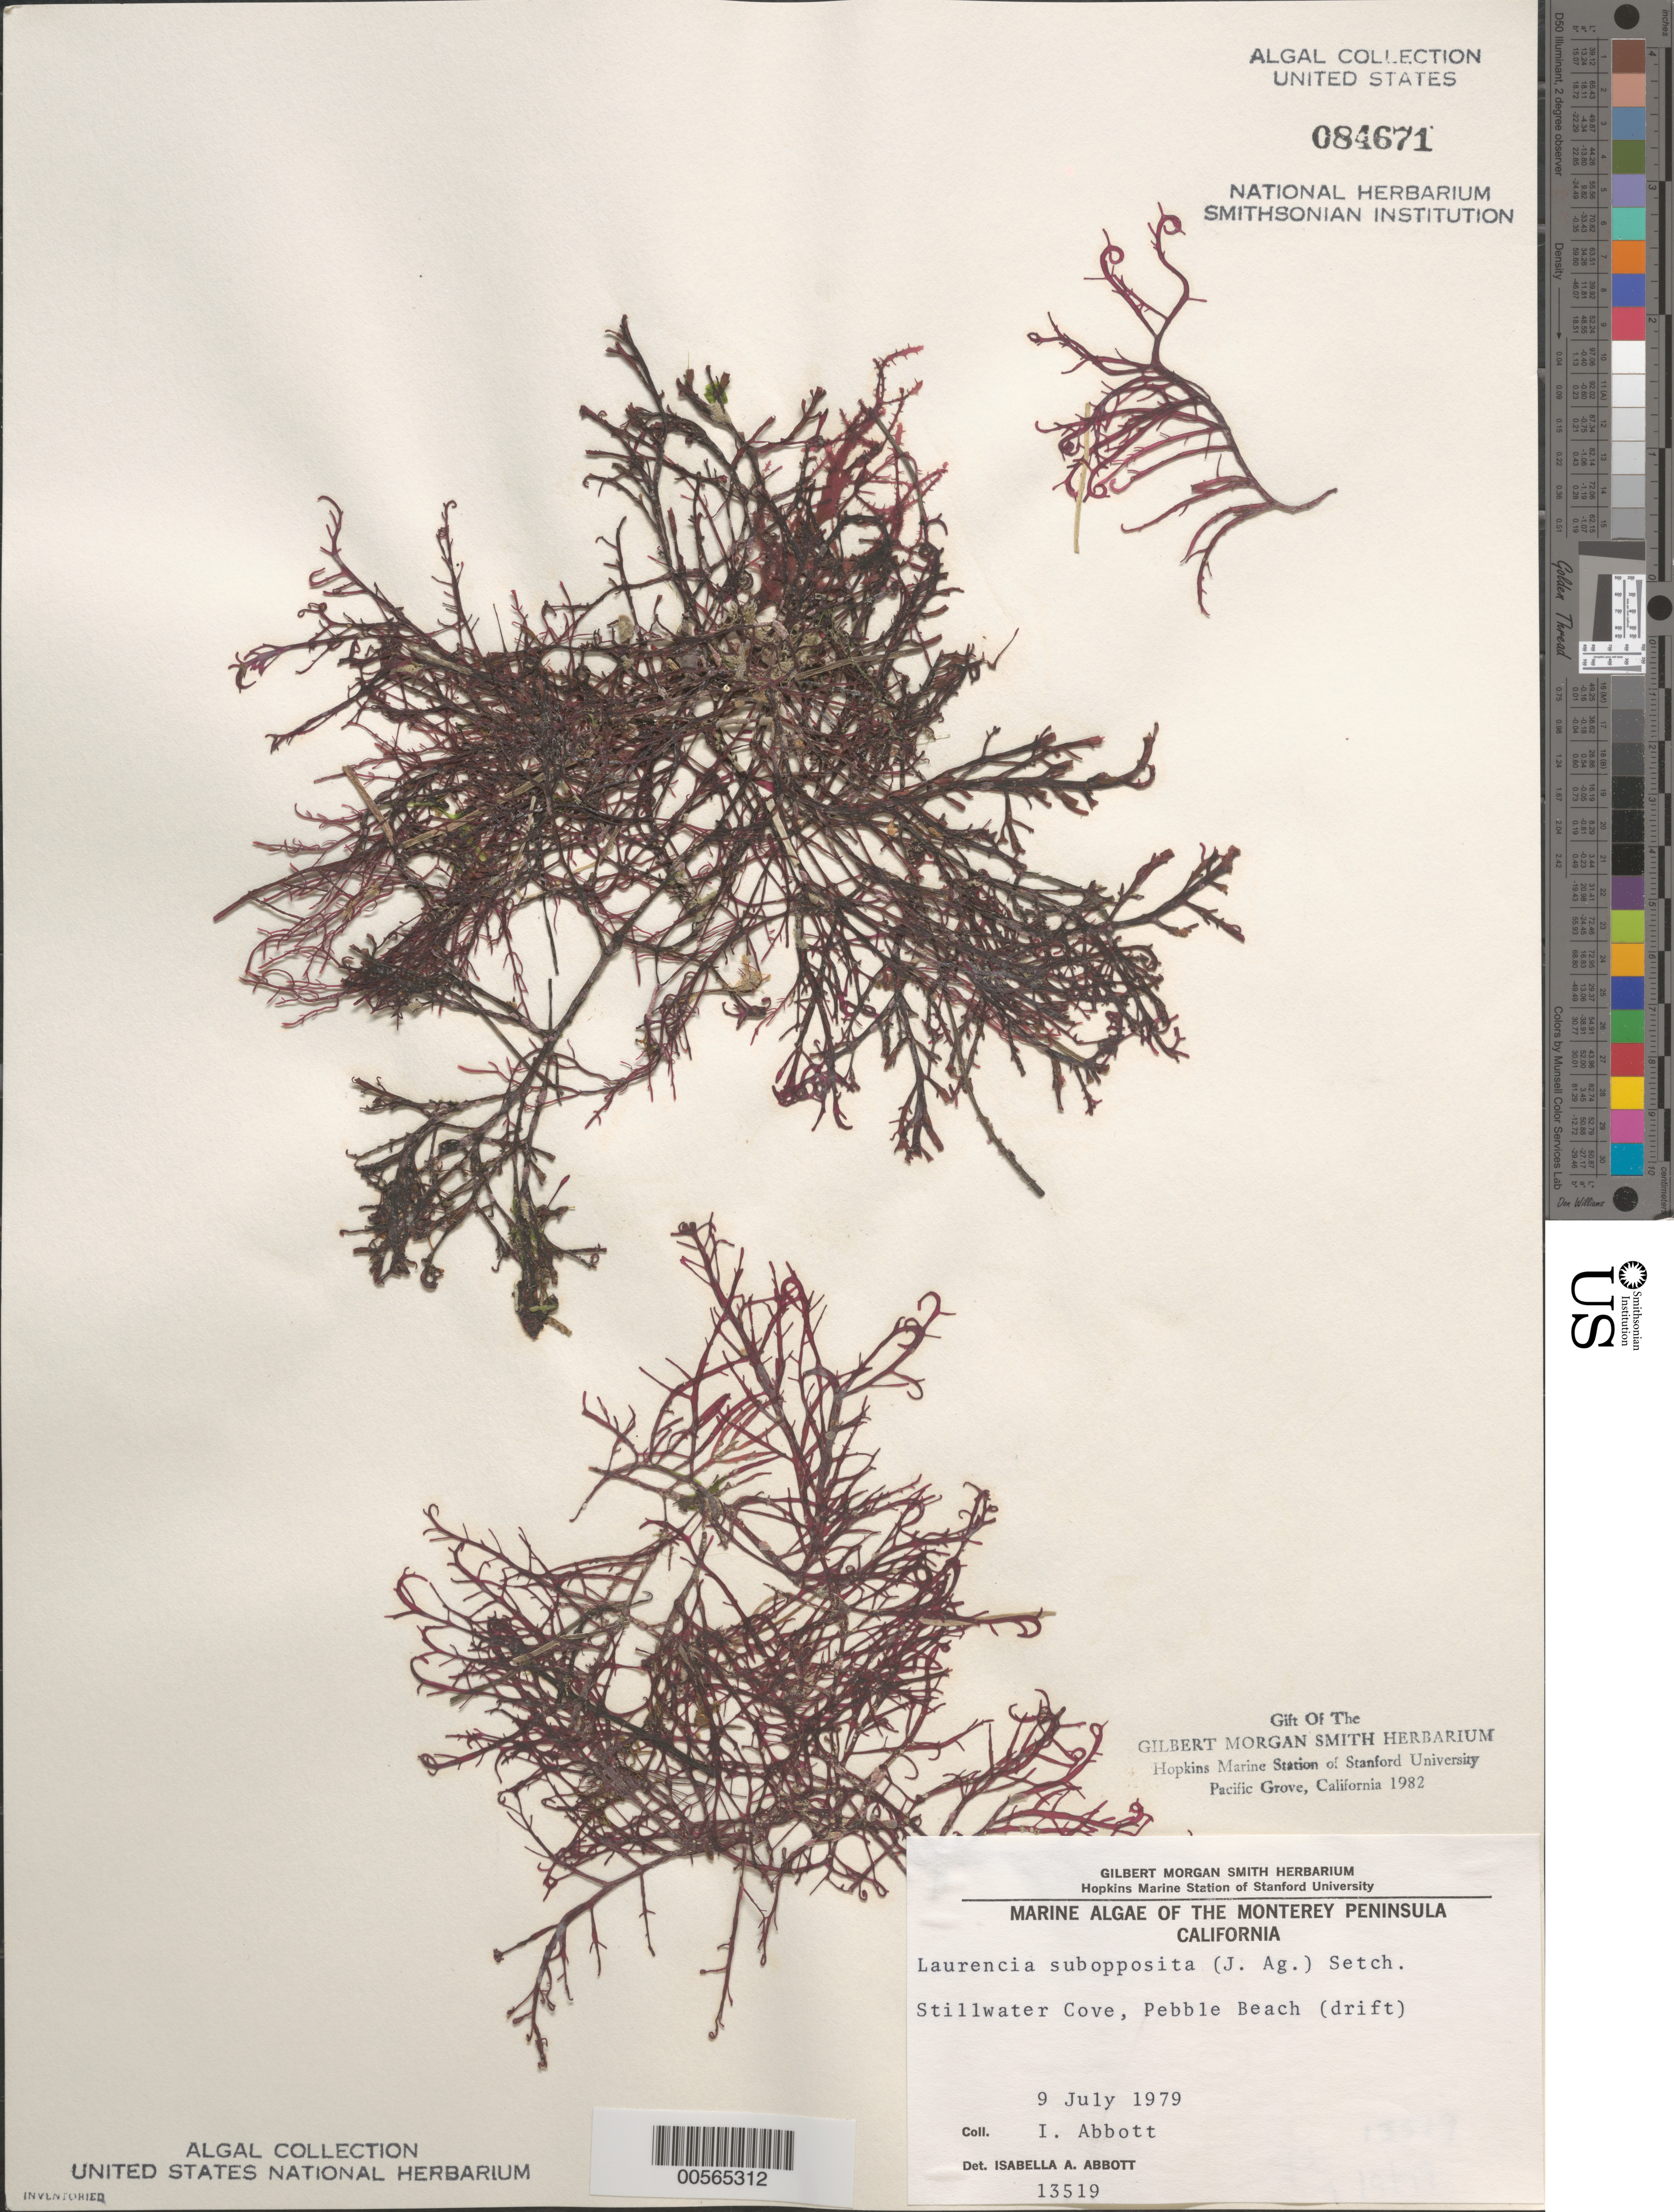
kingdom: Plantae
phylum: Rhodophyta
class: Florideophyceae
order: Ceramiales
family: Rhodomelaceae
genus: Laurencia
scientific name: Laurencia subopposita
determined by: Abbott, Isabella A.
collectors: I. A. Abbott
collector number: IAA 13519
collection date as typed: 09 Jul 1979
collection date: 1979-07-09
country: United States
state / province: California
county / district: Monterey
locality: Stillwater Cove, Pebble Beach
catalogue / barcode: US 84671